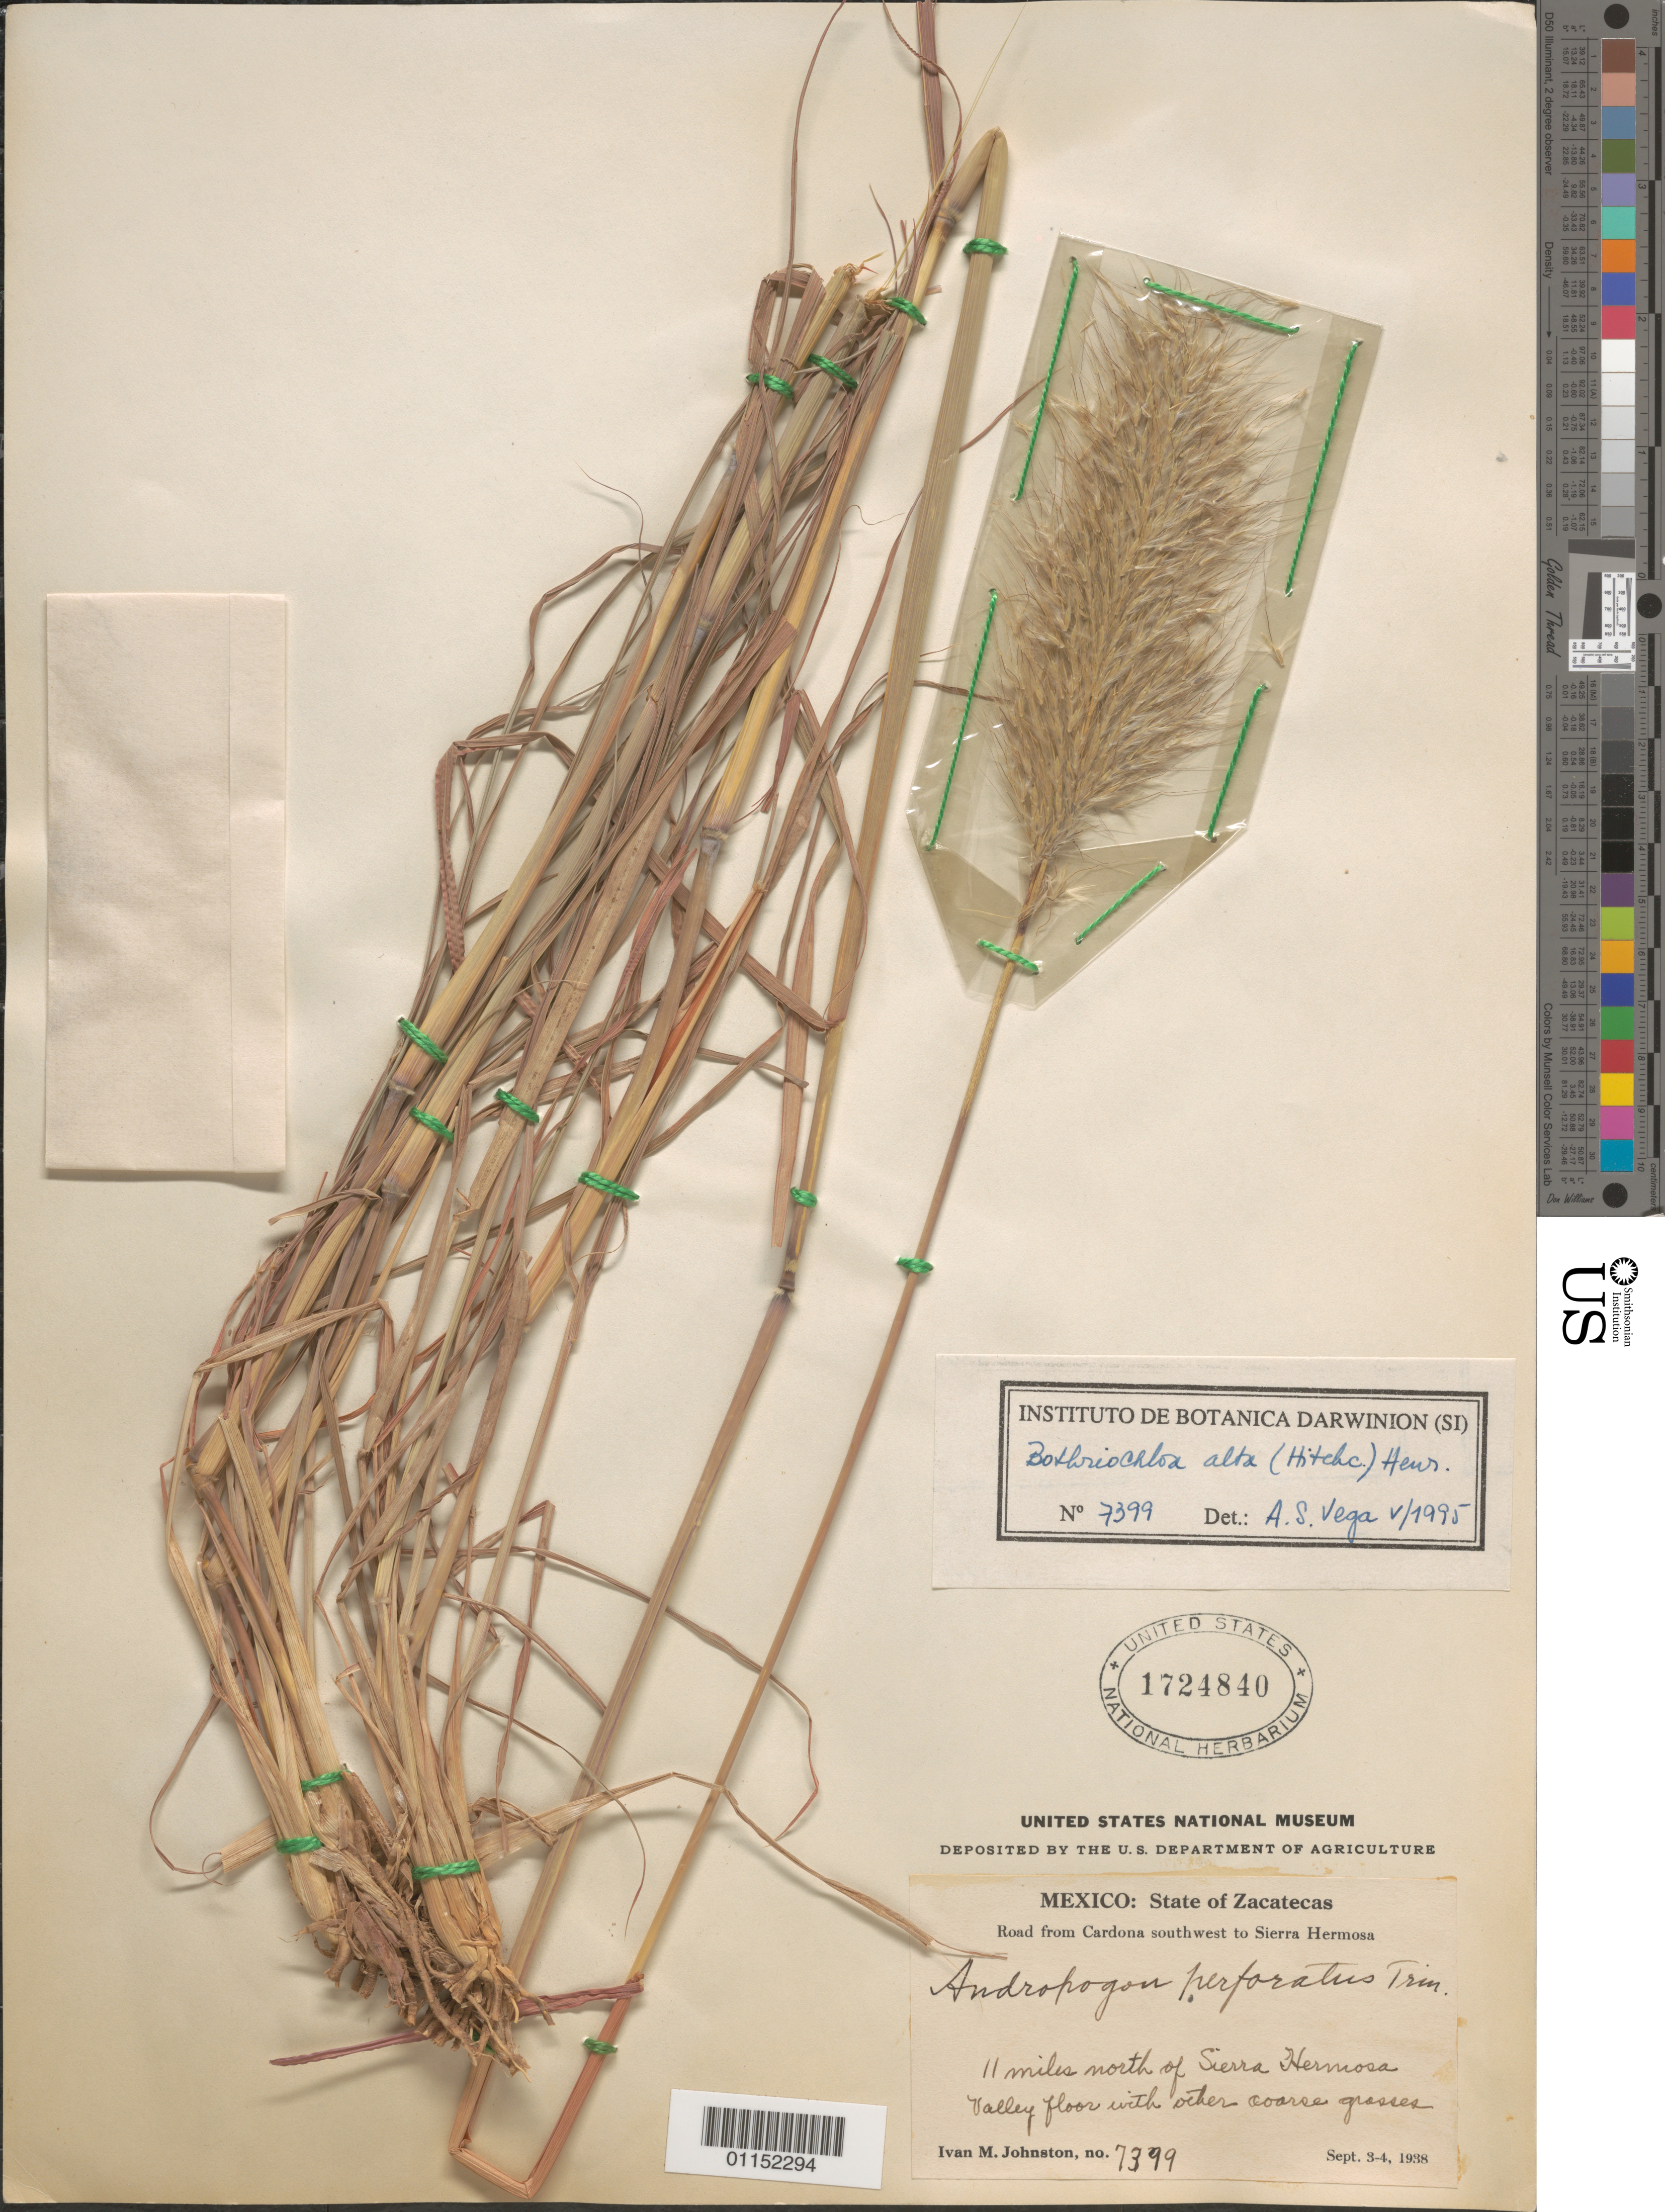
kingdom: Plantae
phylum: Tracheophyta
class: Liliopsida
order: Poales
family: Poaceae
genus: Bothriochloa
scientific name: Bothriochloa alta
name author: (Hitchc.) Henr.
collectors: I.M. Johnston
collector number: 7399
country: Mexico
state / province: Zacatecas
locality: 11 mi N of Sierra Hermosa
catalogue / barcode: US 1724840